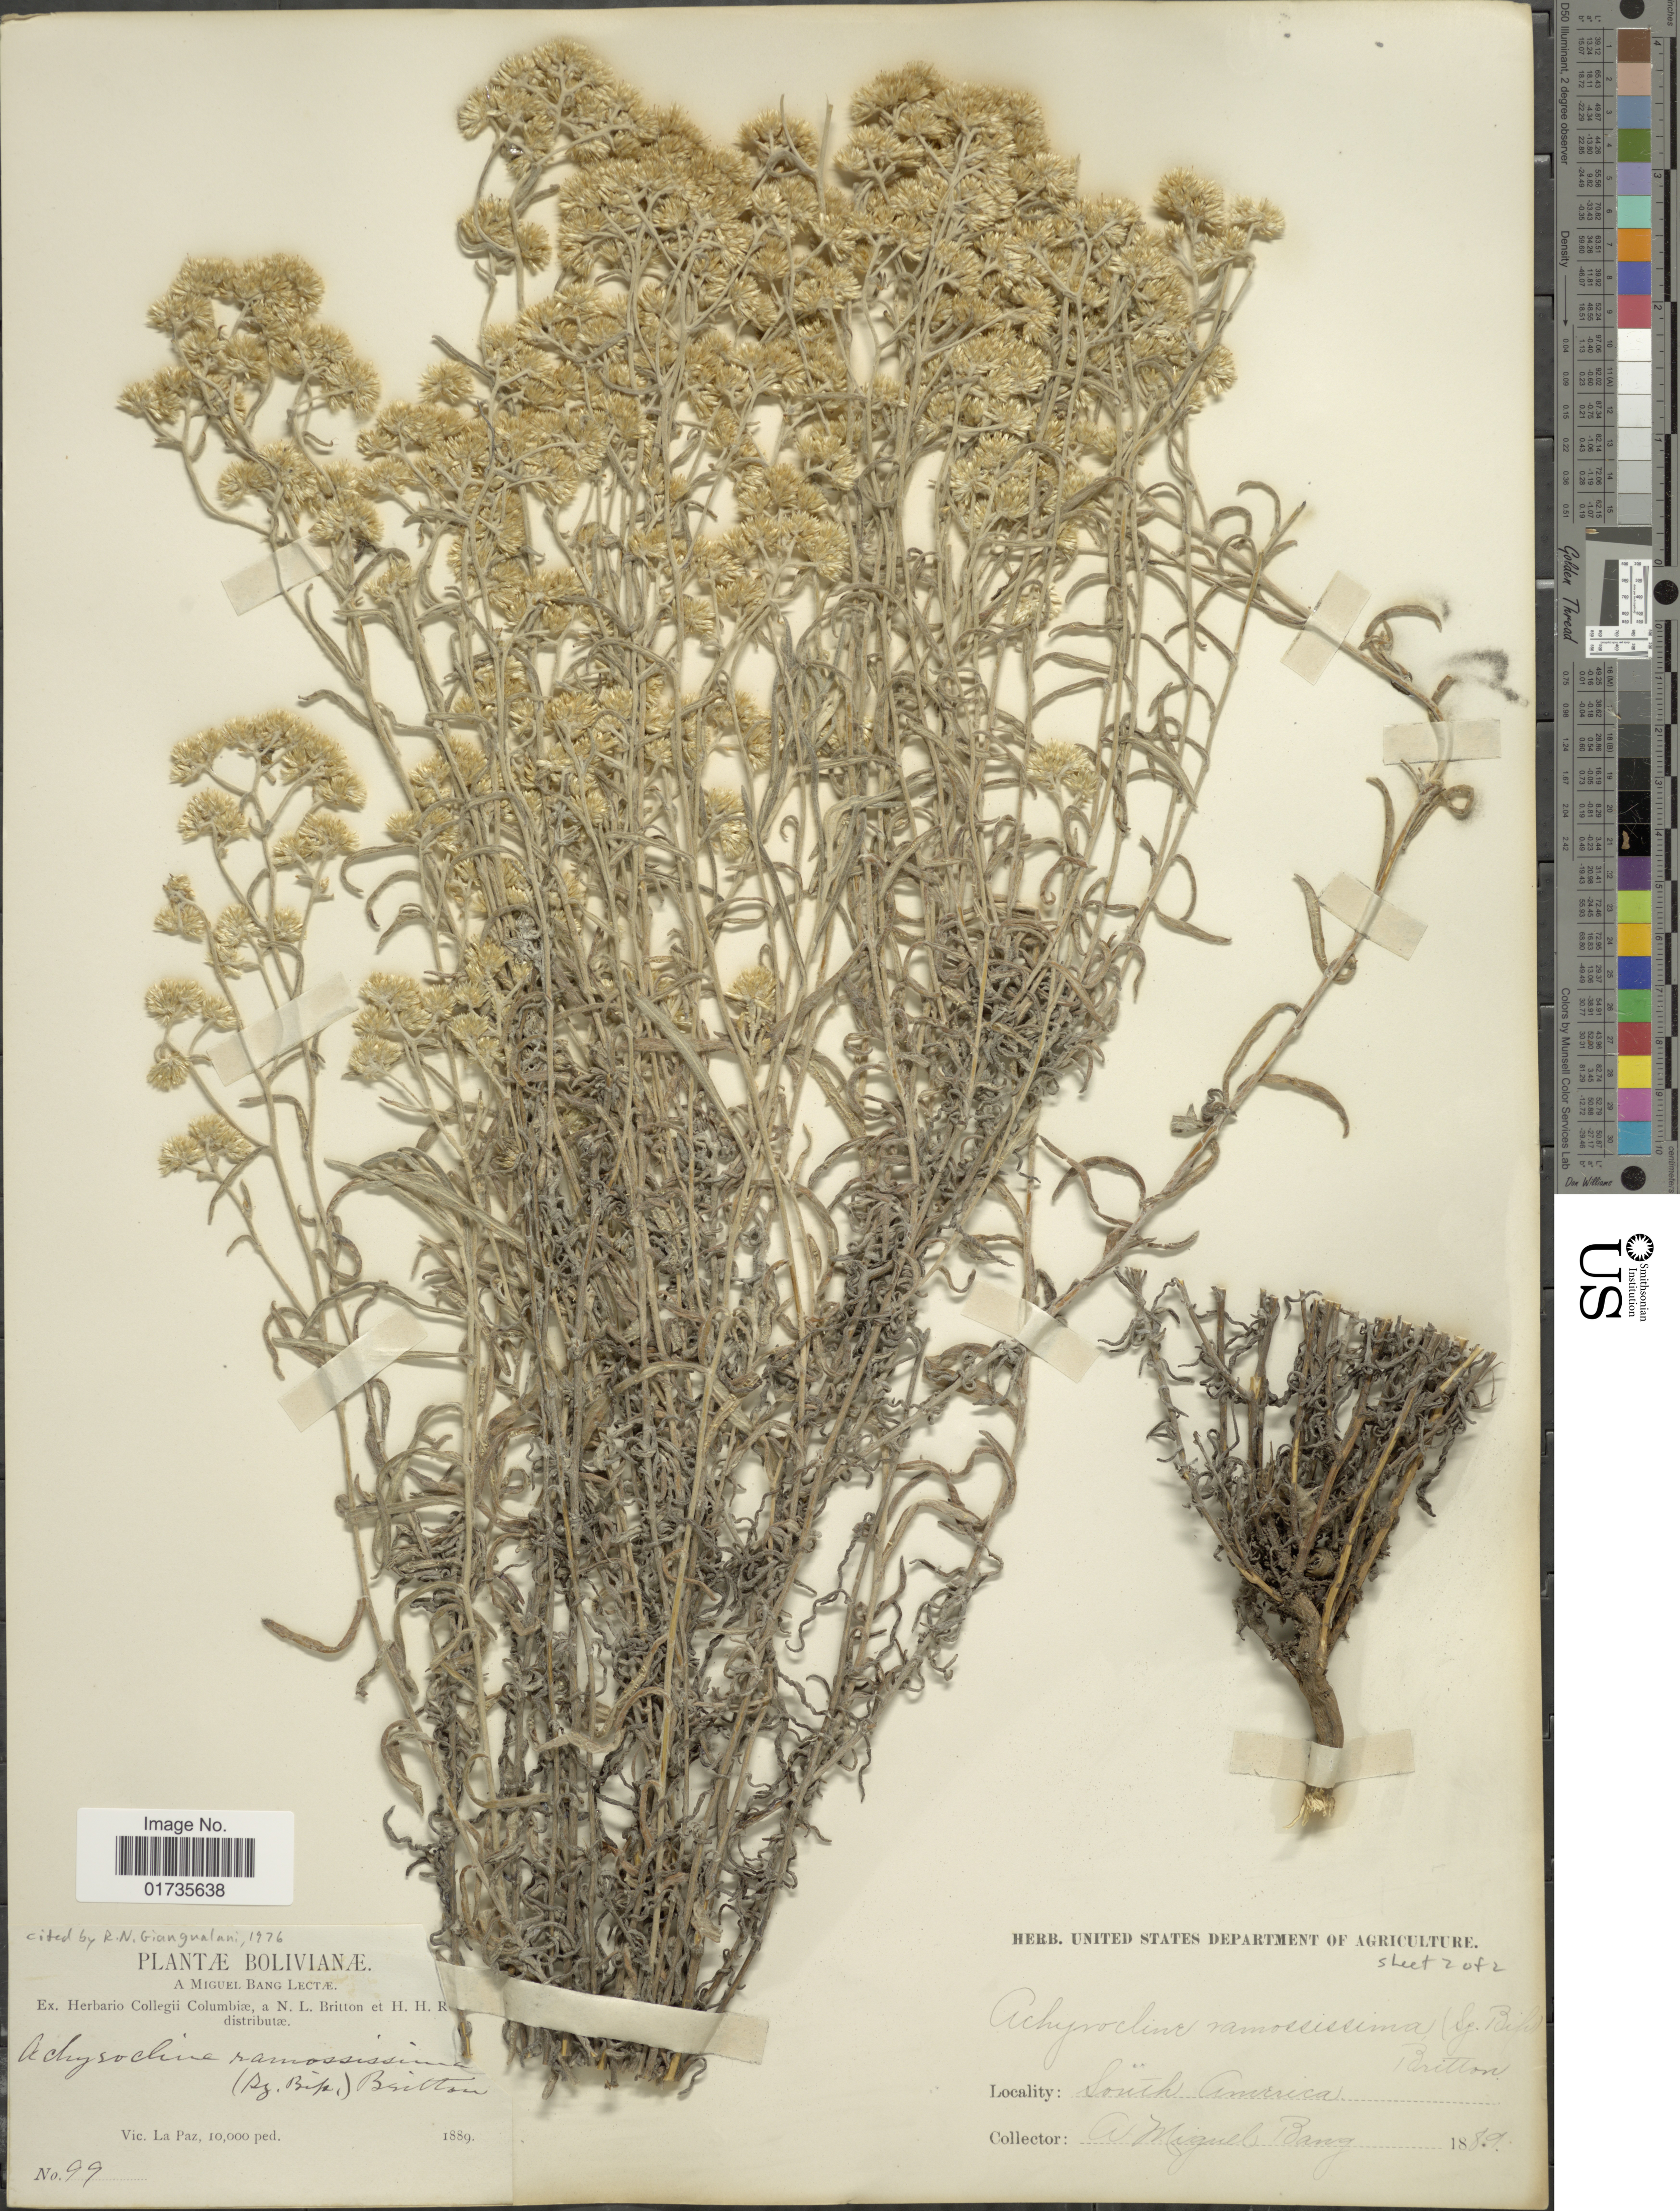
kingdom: Plantae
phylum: Tracheophyta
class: Magnoliopsida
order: Asterales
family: Asteraceae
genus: Achyrocline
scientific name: Achyrocline ramosissima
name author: (Sch. Bip.) Britton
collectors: M. Bang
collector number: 99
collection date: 1889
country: Bolivia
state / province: La Paz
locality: Vic. La Paz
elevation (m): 3048